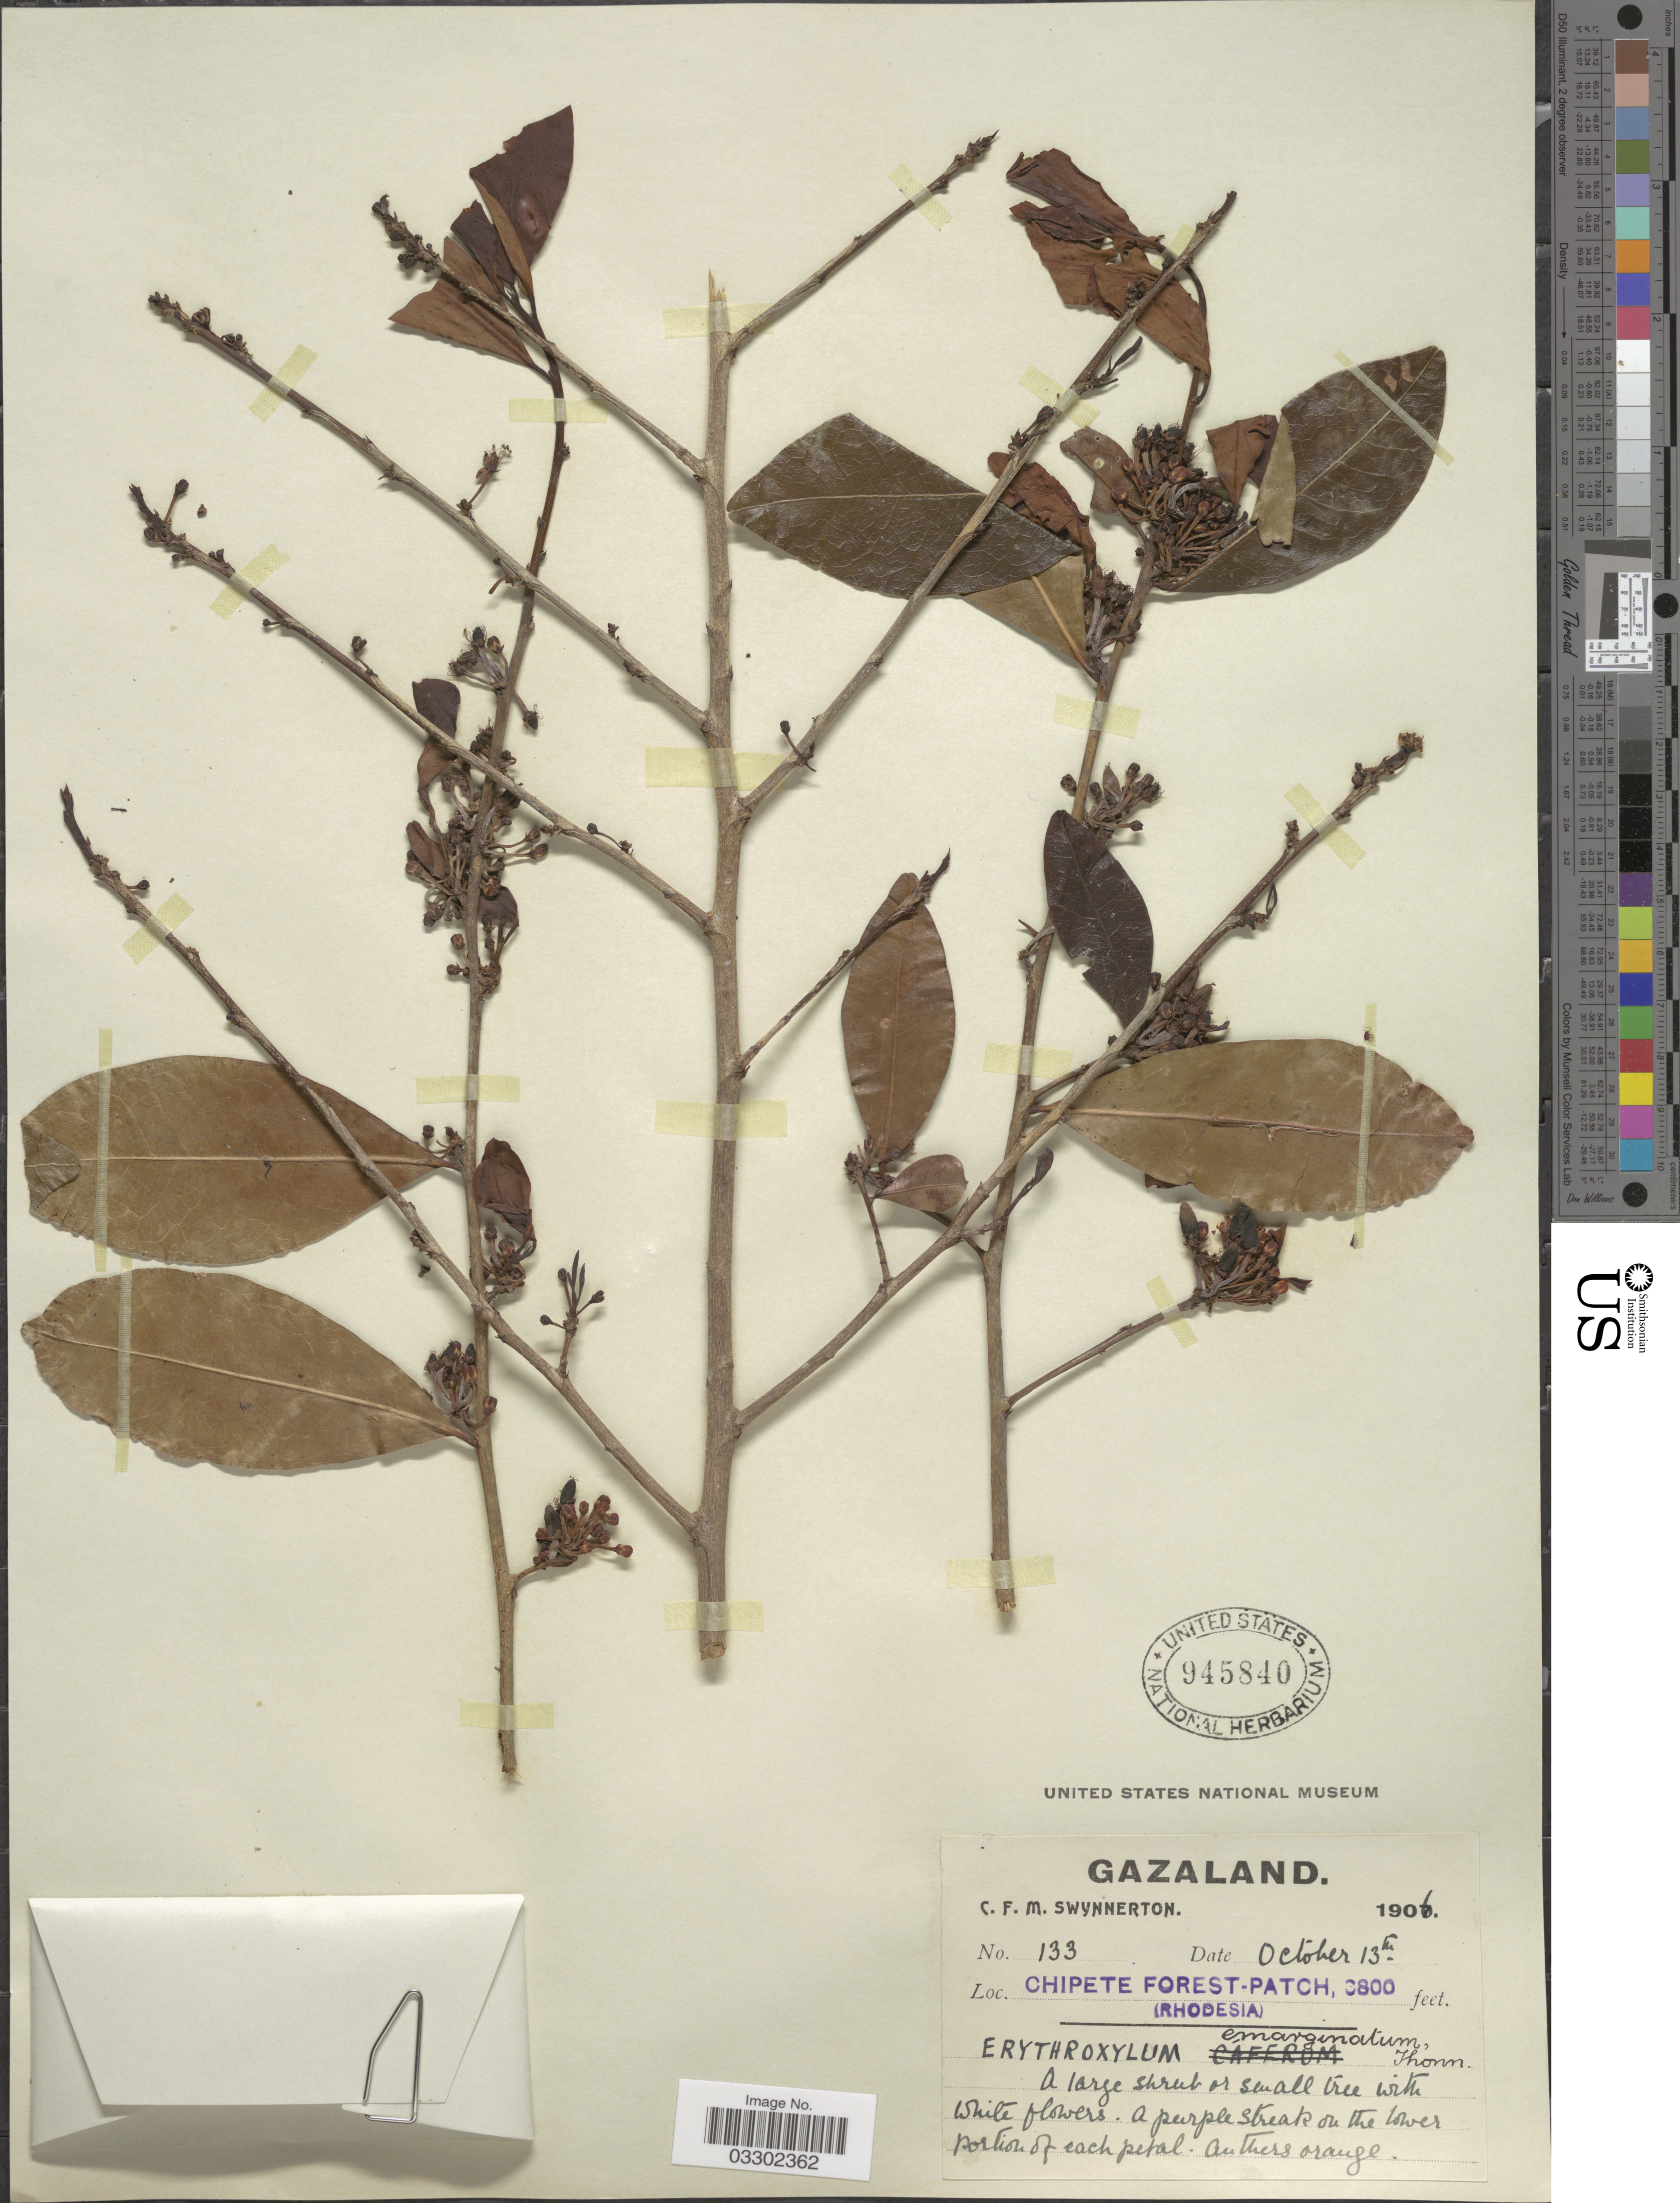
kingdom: Plantae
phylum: Tracheophyta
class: Magnoliopsida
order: Malpighiales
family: Erythroxylaceae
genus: Erythroxylum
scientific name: Erythroxylum emarginatum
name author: Thonn.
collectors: C. Swynnerton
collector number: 133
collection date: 1906-10-13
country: Zimbabwe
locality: Gazaland. Chipete Forest-Patch (Rhodesia).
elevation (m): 1158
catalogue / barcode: US 945840